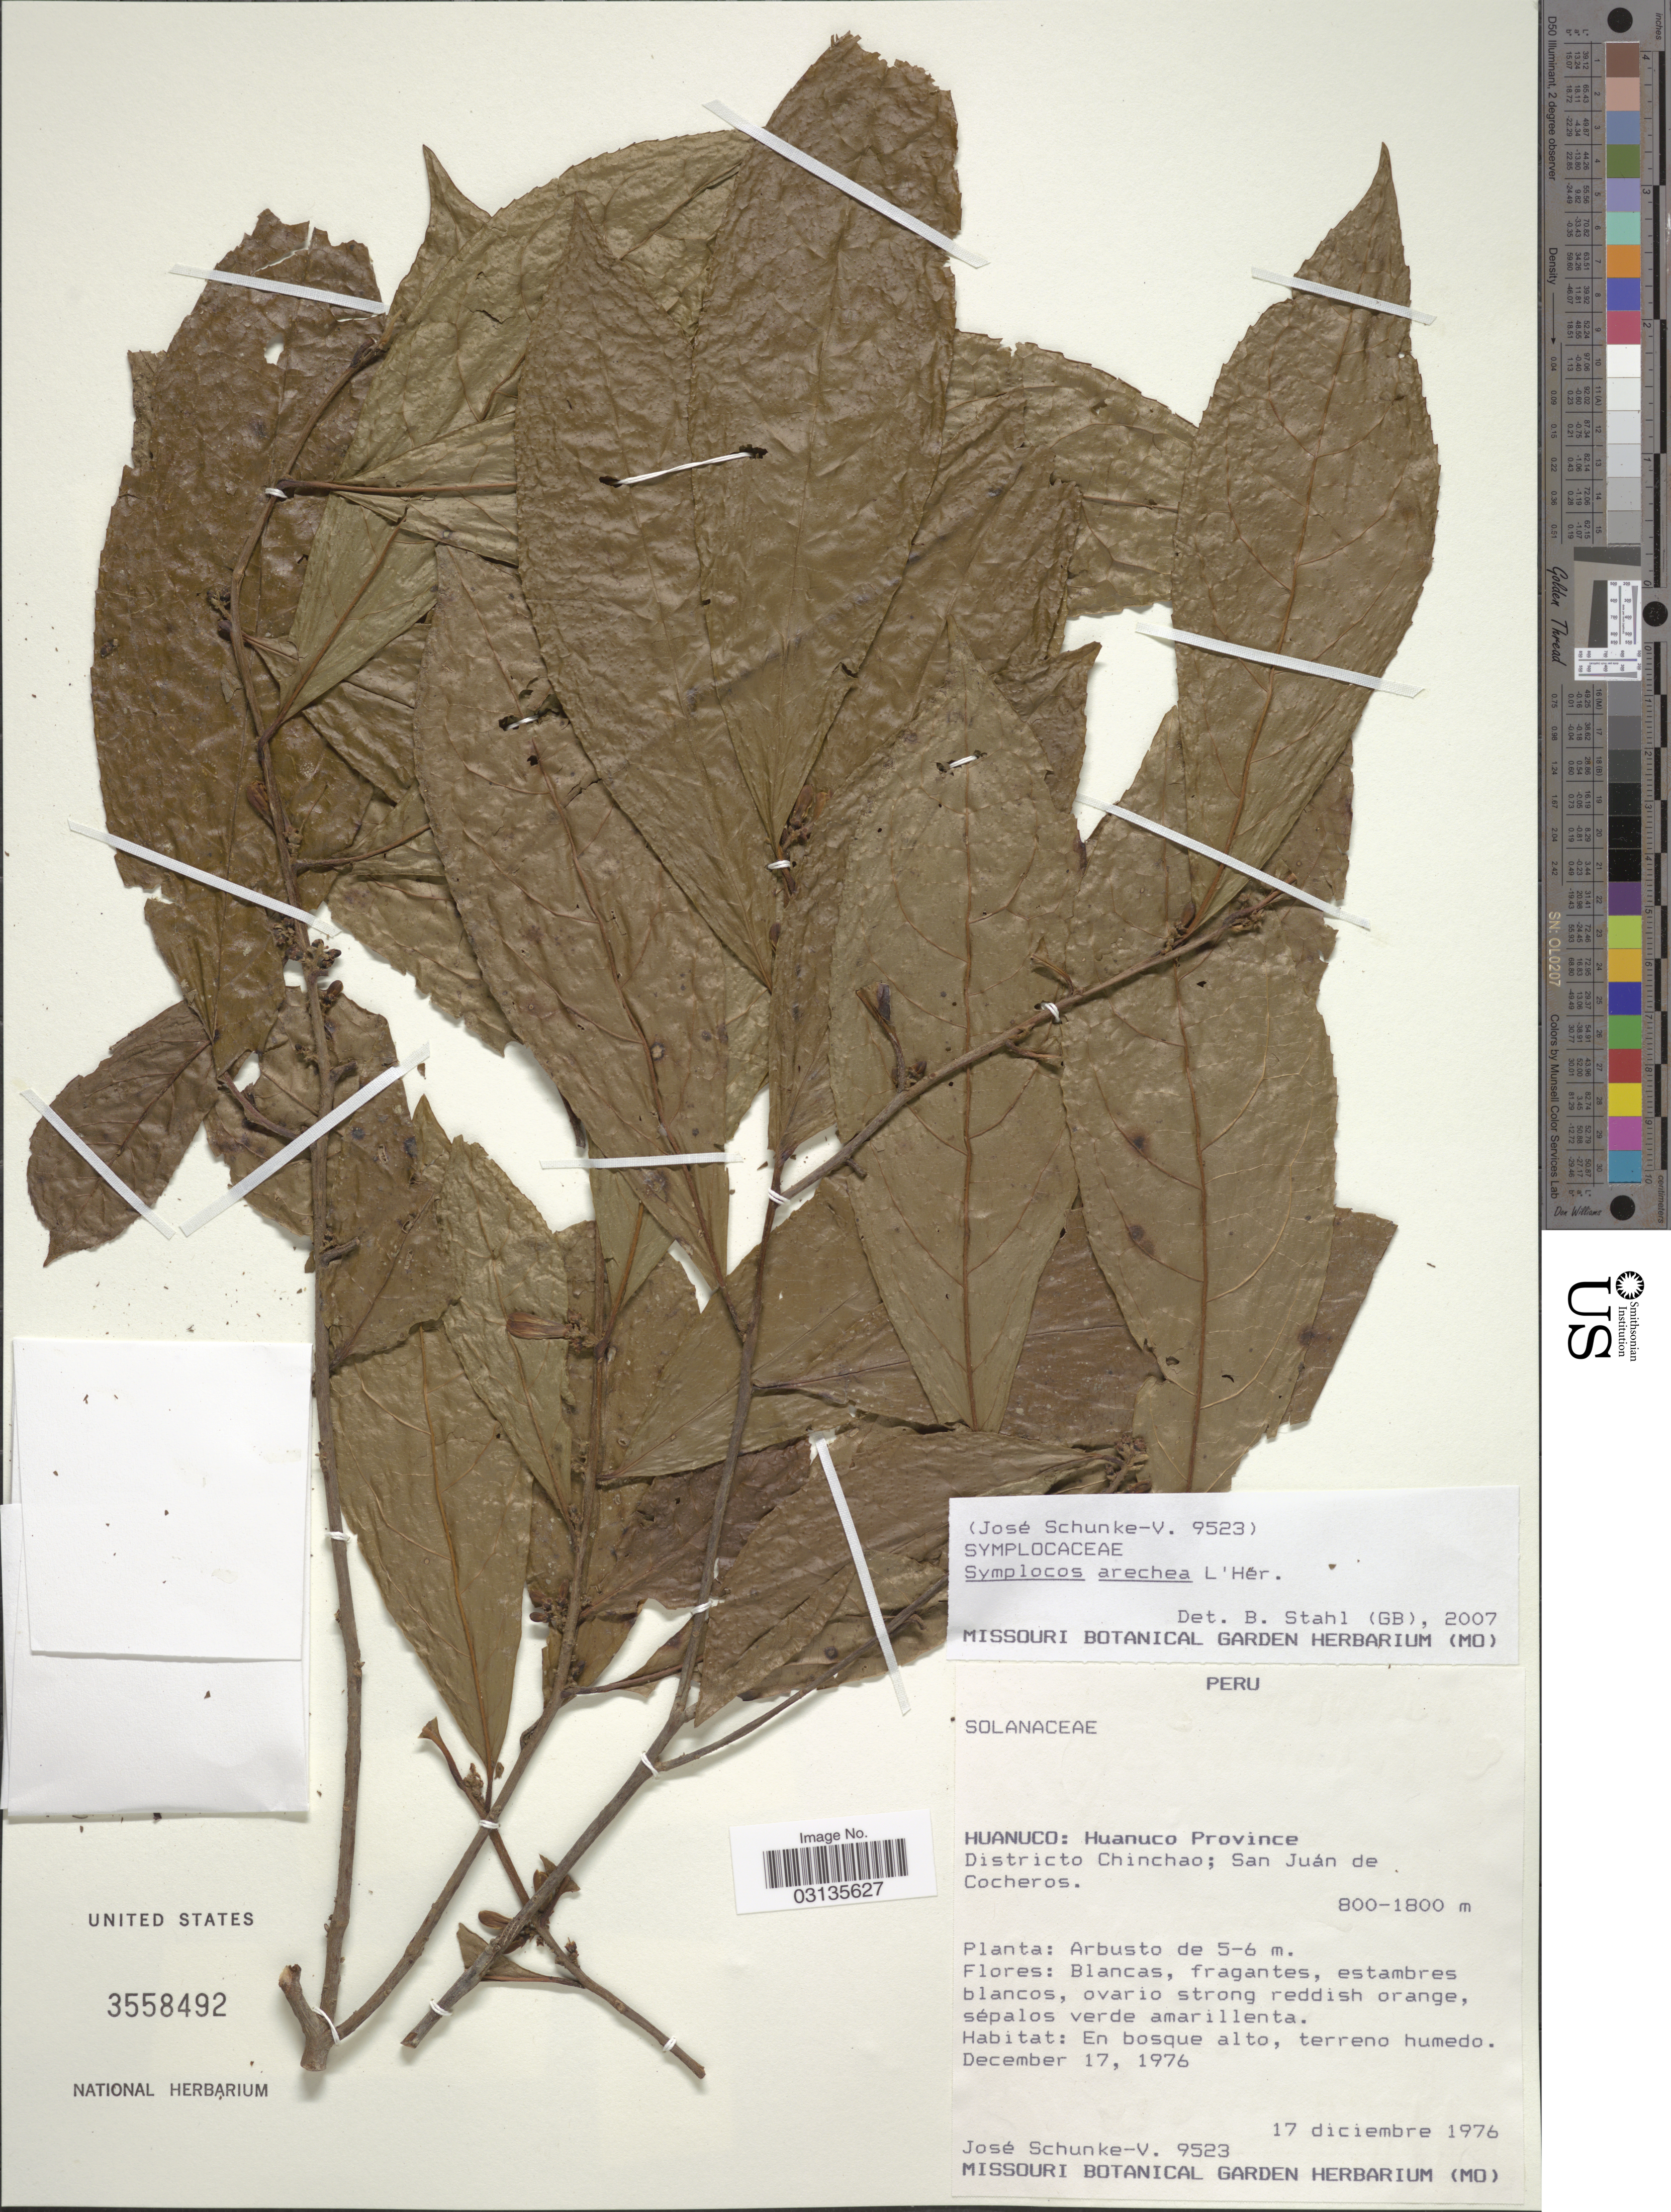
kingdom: Plantae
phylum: Tracheophyta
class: Magnoliopsida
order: Ericales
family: Symplocaceae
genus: Symplocos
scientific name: Symplocos arechea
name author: L'Hér.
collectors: J. Schunke Vigo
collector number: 9523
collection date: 1976-12-17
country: Peru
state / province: Huánuco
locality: Huanuco. Districto Chinchao; San Juán de Cocheros.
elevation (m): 800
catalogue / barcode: US 3558492